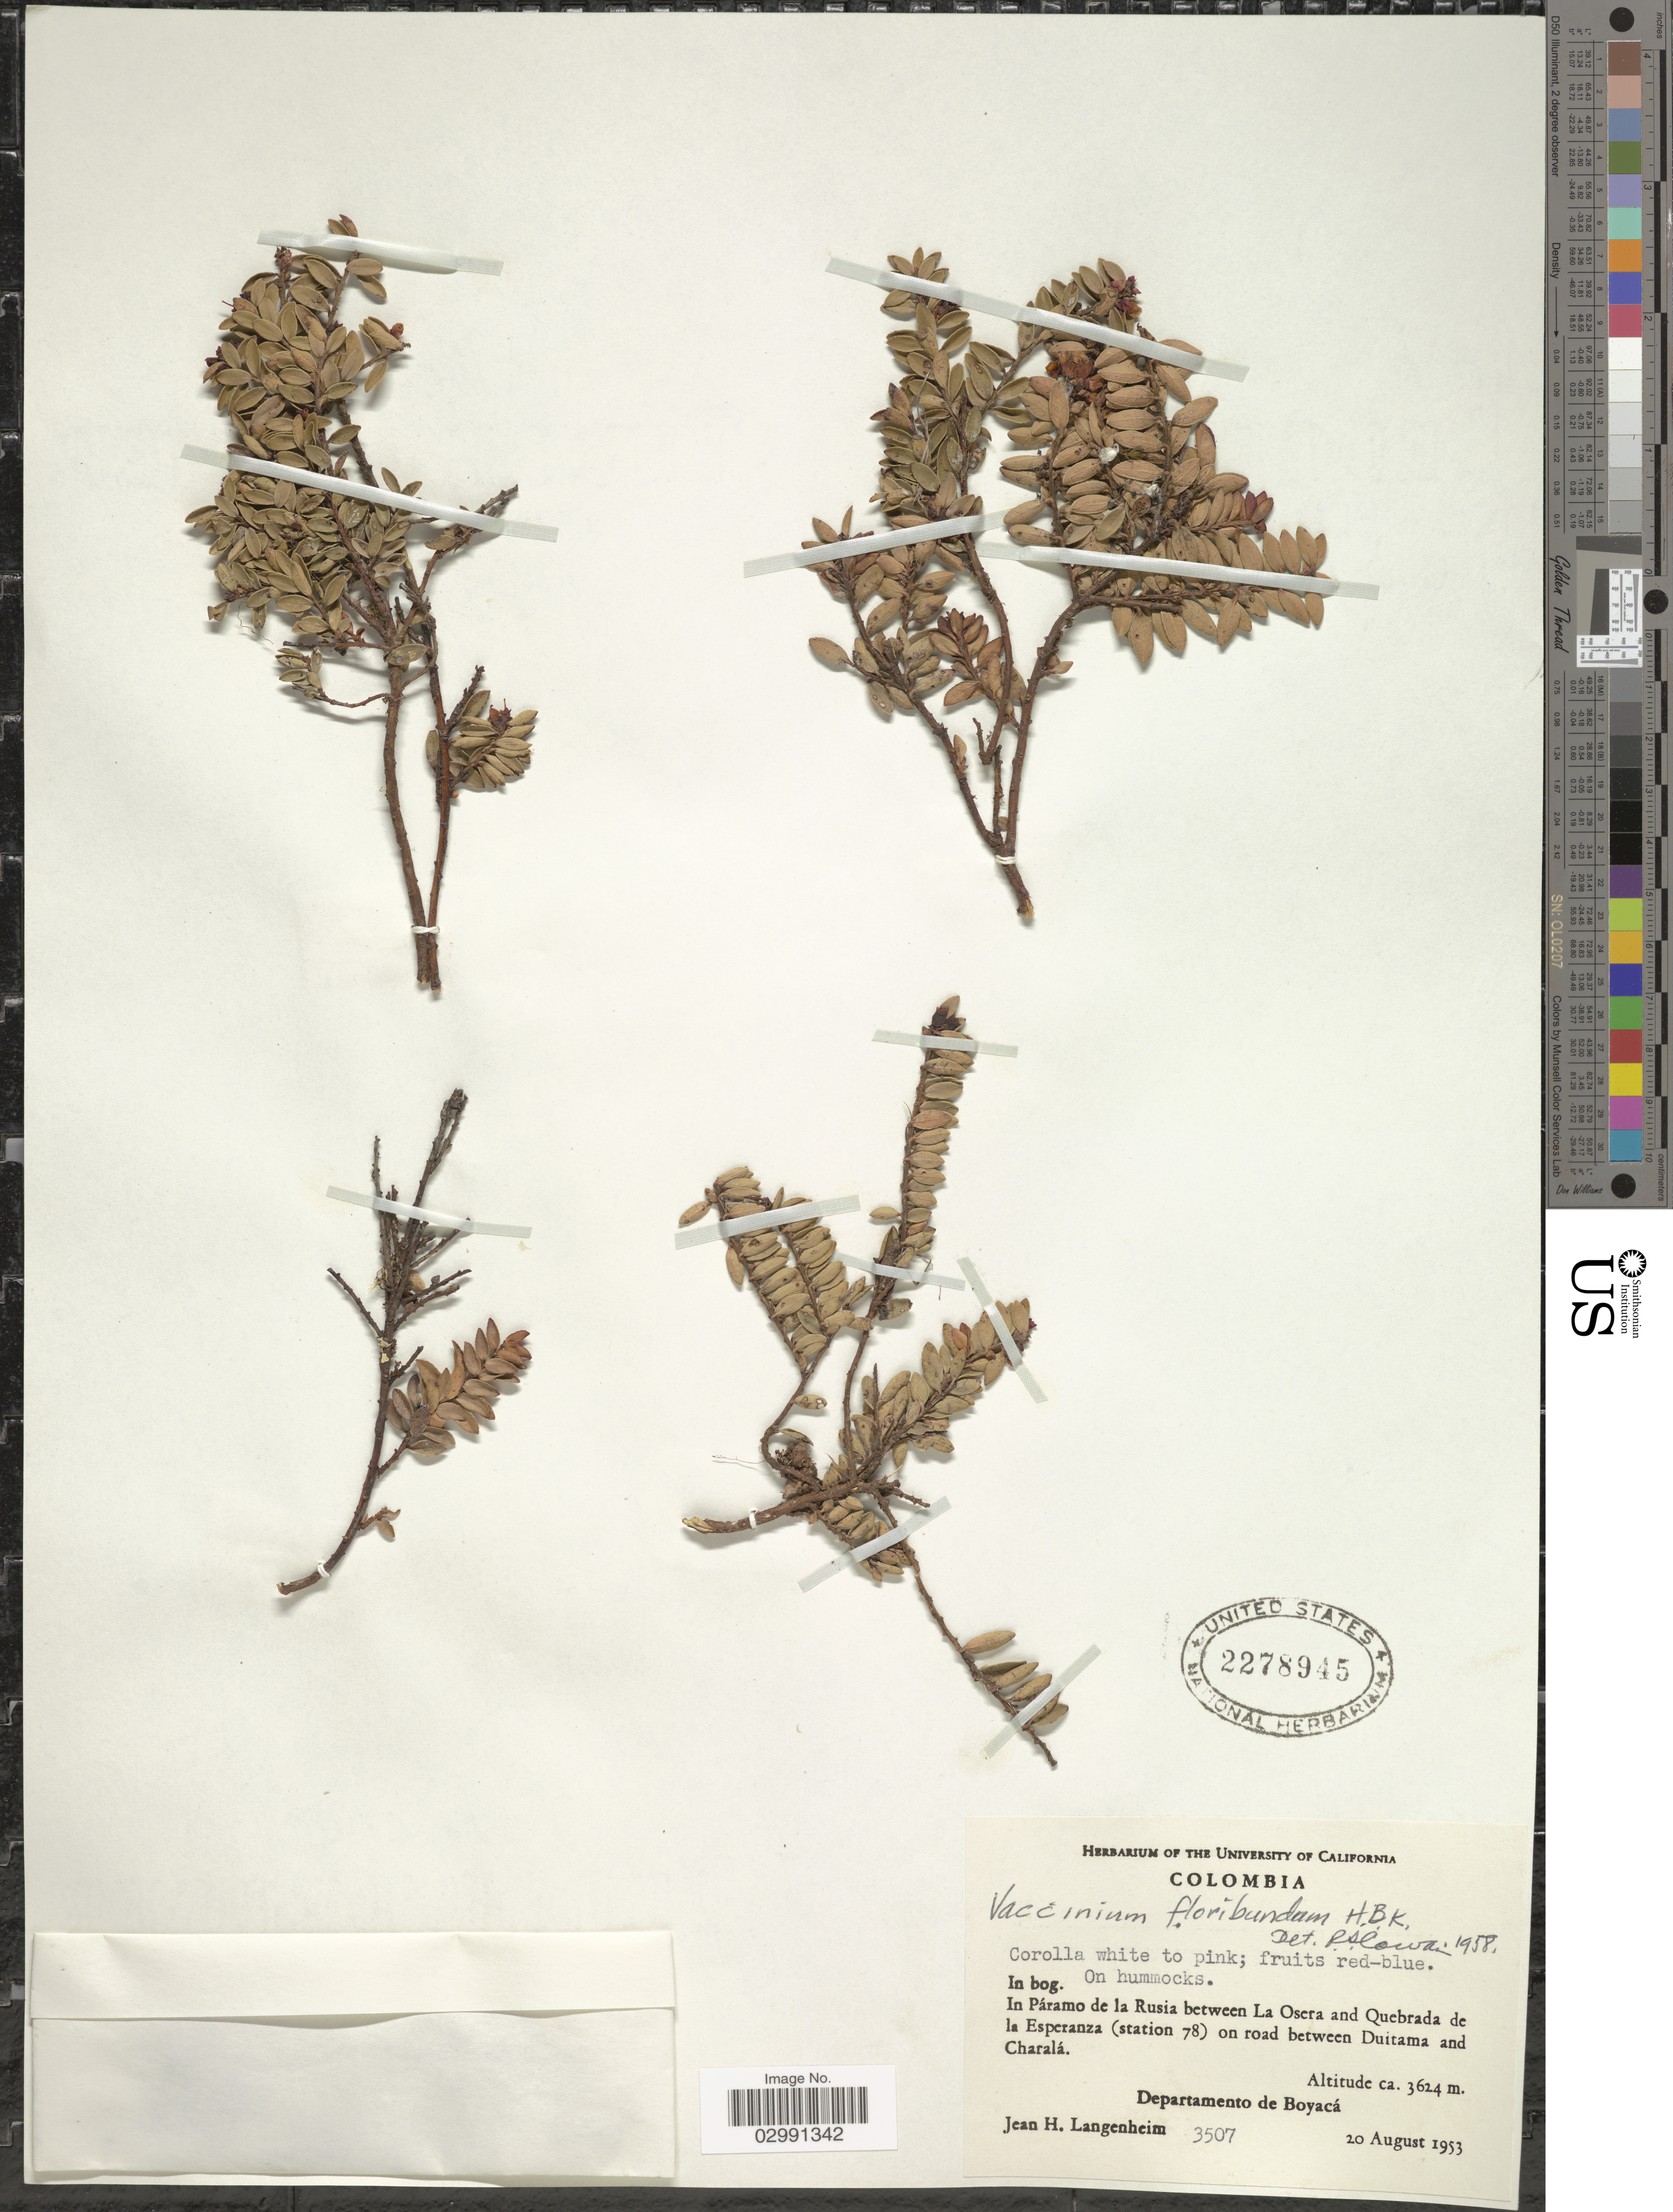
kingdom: Plantae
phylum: Tracheophyta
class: Magnoliopsida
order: Ericales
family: Ericaceae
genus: Vaccinium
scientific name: Vaccinium floribundum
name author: Kunth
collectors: J. H. Langenheim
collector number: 3507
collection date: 1953-08-20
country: Colombia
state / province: Boyacá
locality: In Páramo de la Rusia between La Osera and Quebrada de la Esperanza (station 78) on road between Duitama and Charalá. Departamento de Boyacá.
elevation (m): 3624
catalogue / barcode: US 2278945